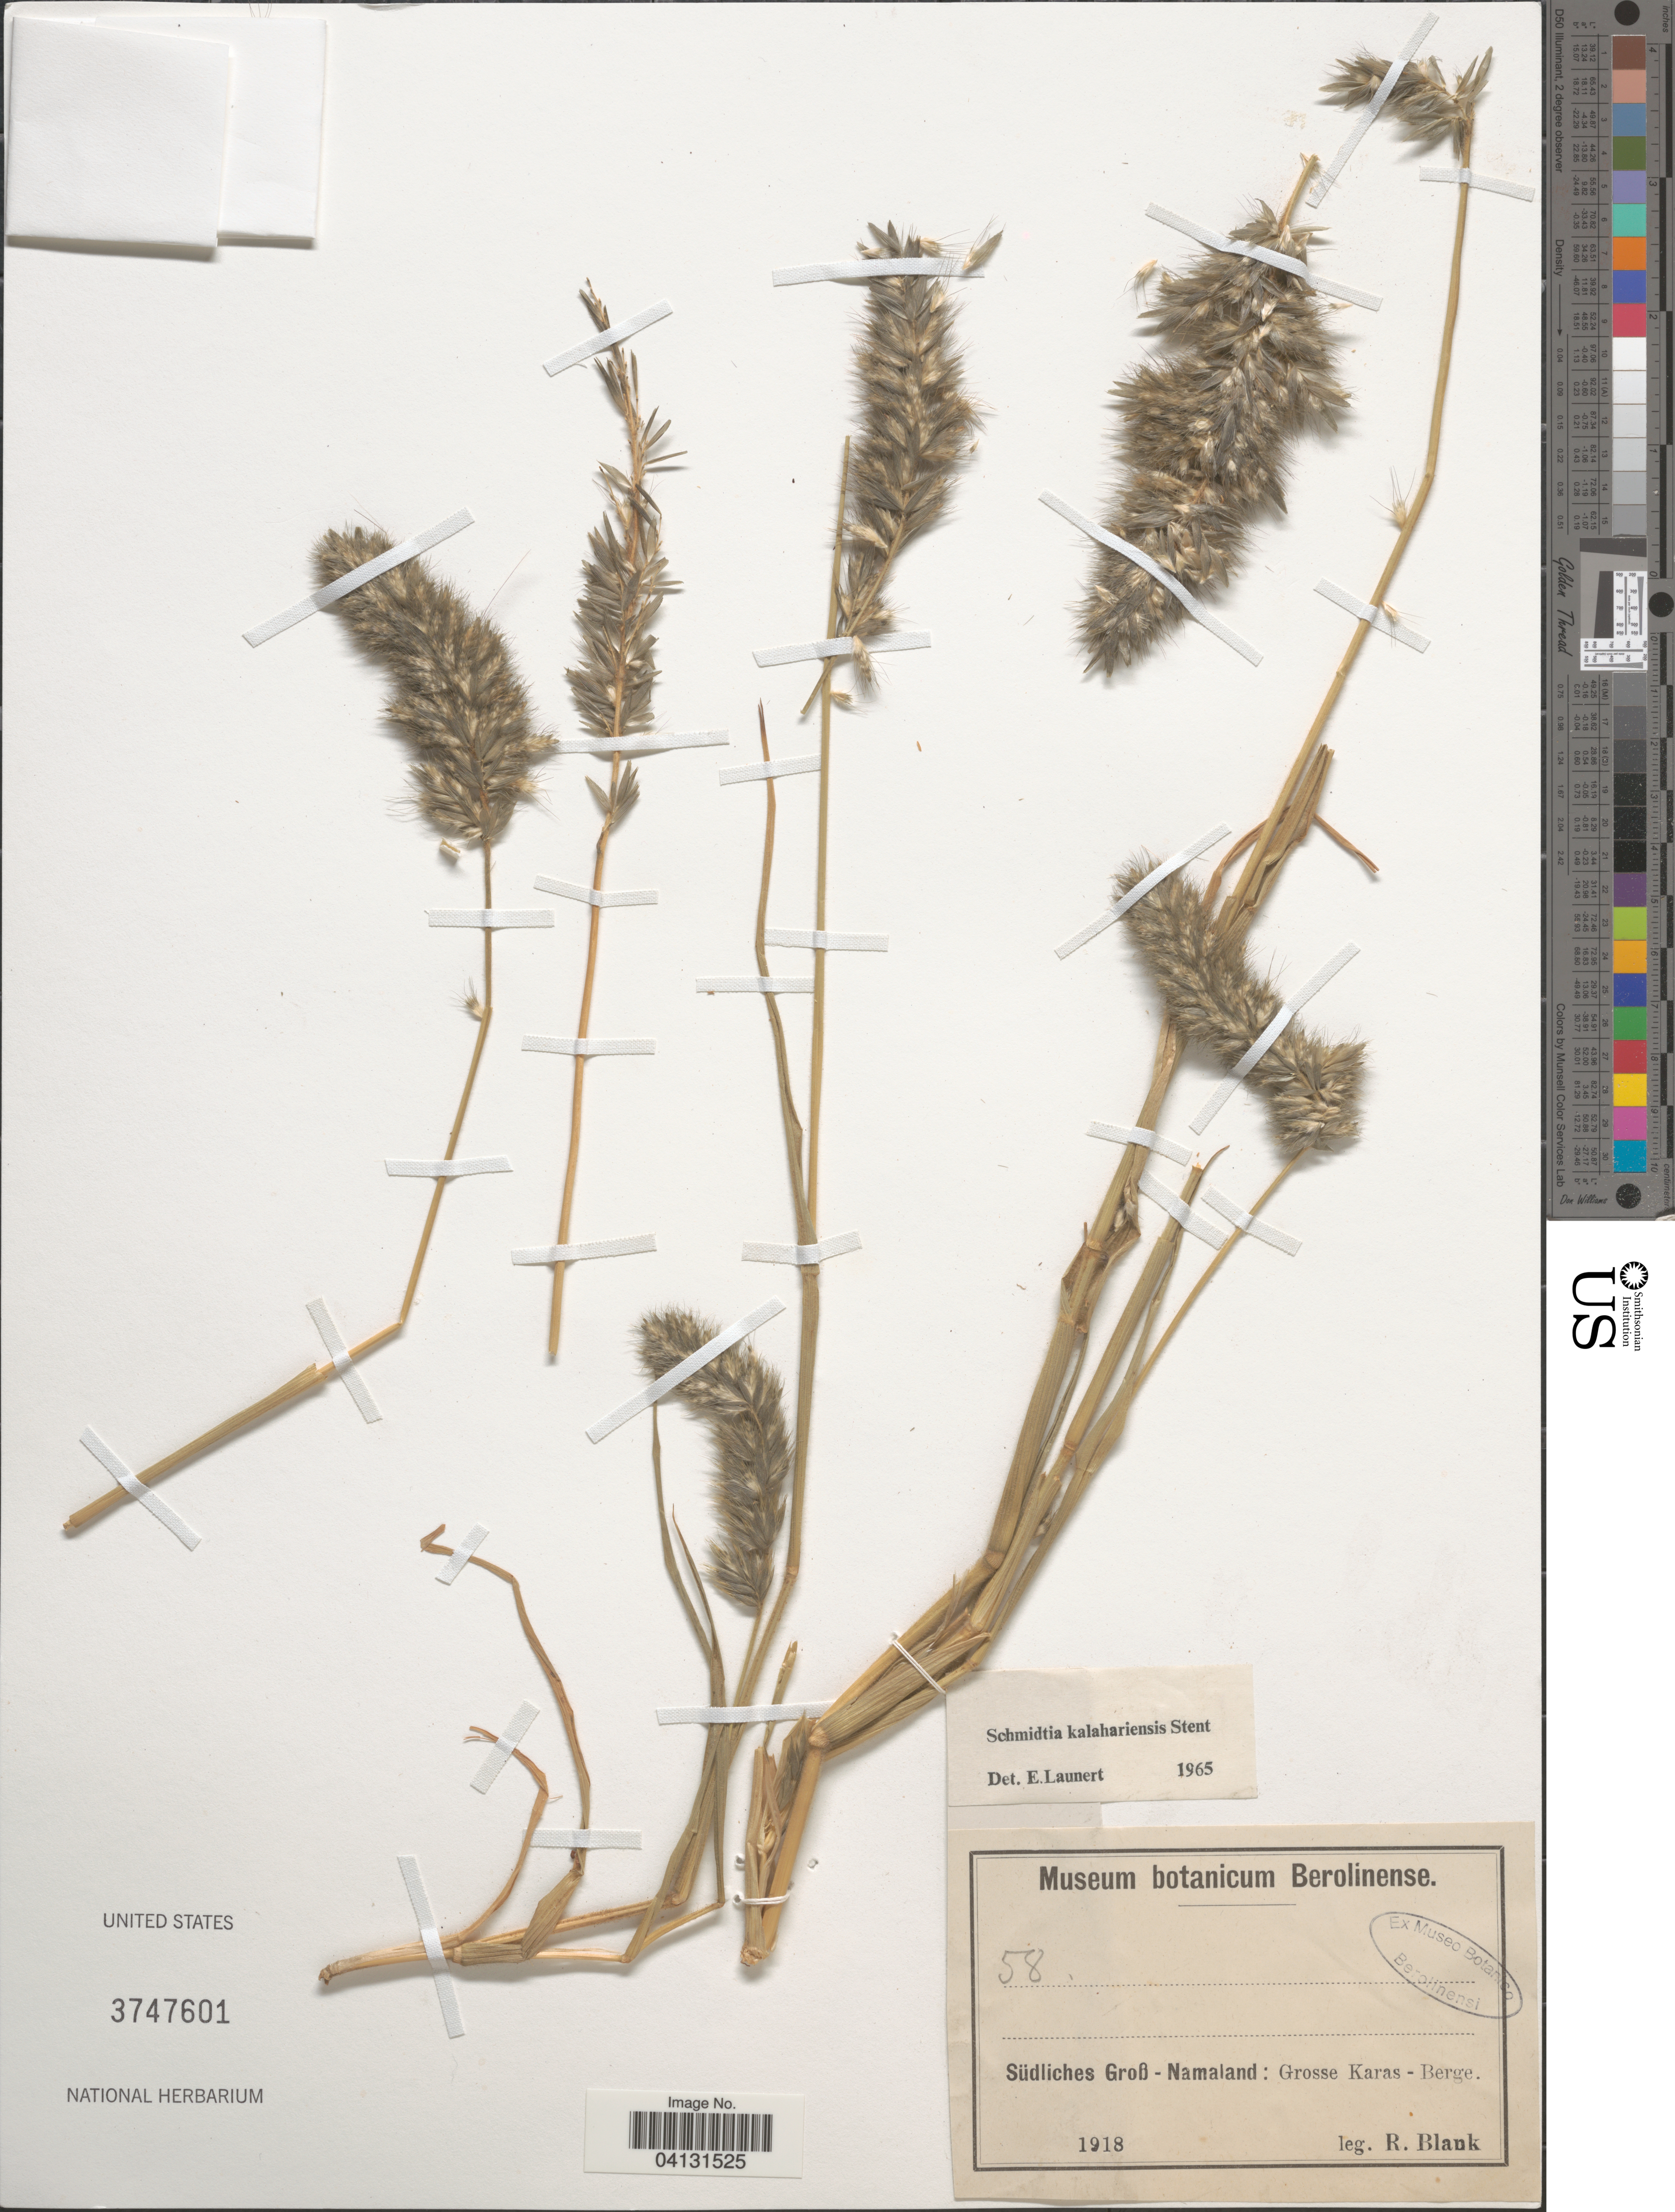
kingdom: Plantae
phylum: Tracheophyta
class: Liliopsida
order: Poales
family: Poaceae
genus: Schmidtia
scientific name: Schmidtia kalahariensis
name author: Stent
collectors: R. Blank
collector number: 58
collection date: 1918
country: Namibia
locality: Südliches Groß - Namaland: Grosse Karas-Berge.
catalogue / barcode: US 3747601